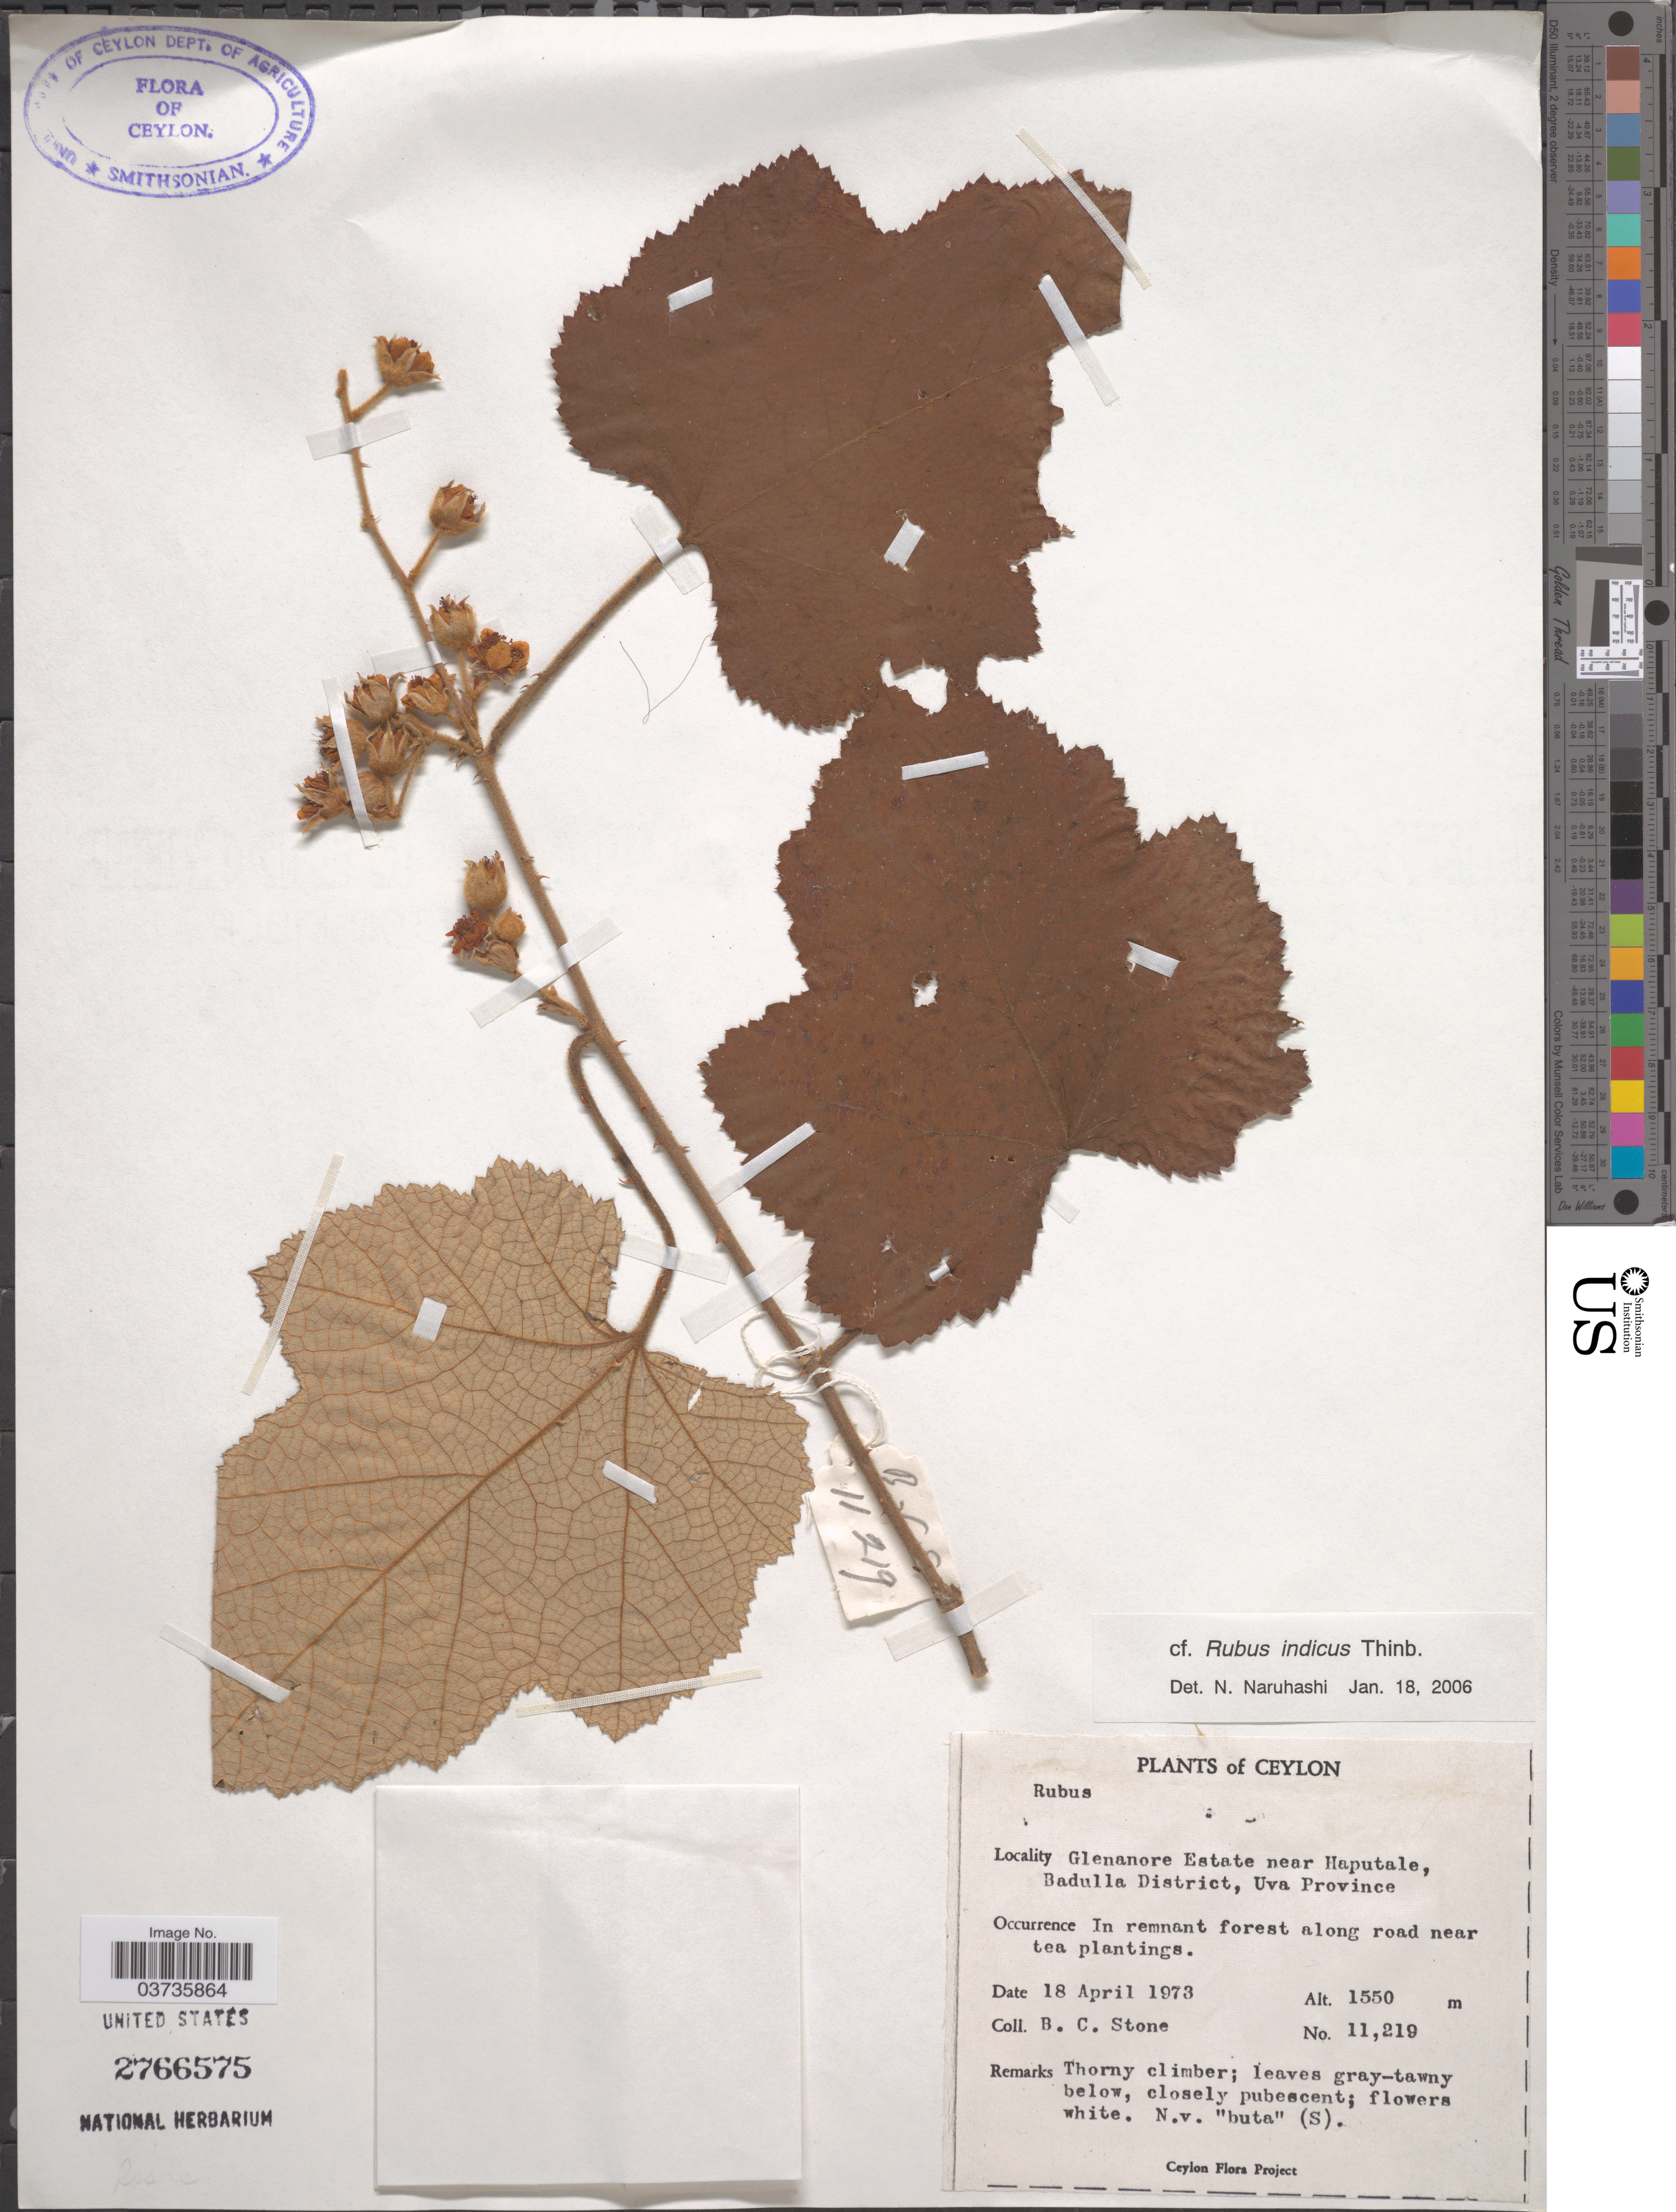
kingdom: Plantae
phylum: Tracheophyta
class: Magnoliopsida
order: Rosales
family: Rosaceae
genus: Rubus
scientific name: Rubus indicus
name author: Lesch. ex Ser.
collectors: B. C. Stone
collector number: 11219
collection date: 1973-04-18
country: Sri Lanka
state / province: Uva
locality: Ceylon. Glenanore Estate near Haputale, Badulla District.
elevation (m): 1550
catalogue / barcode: US 2766575